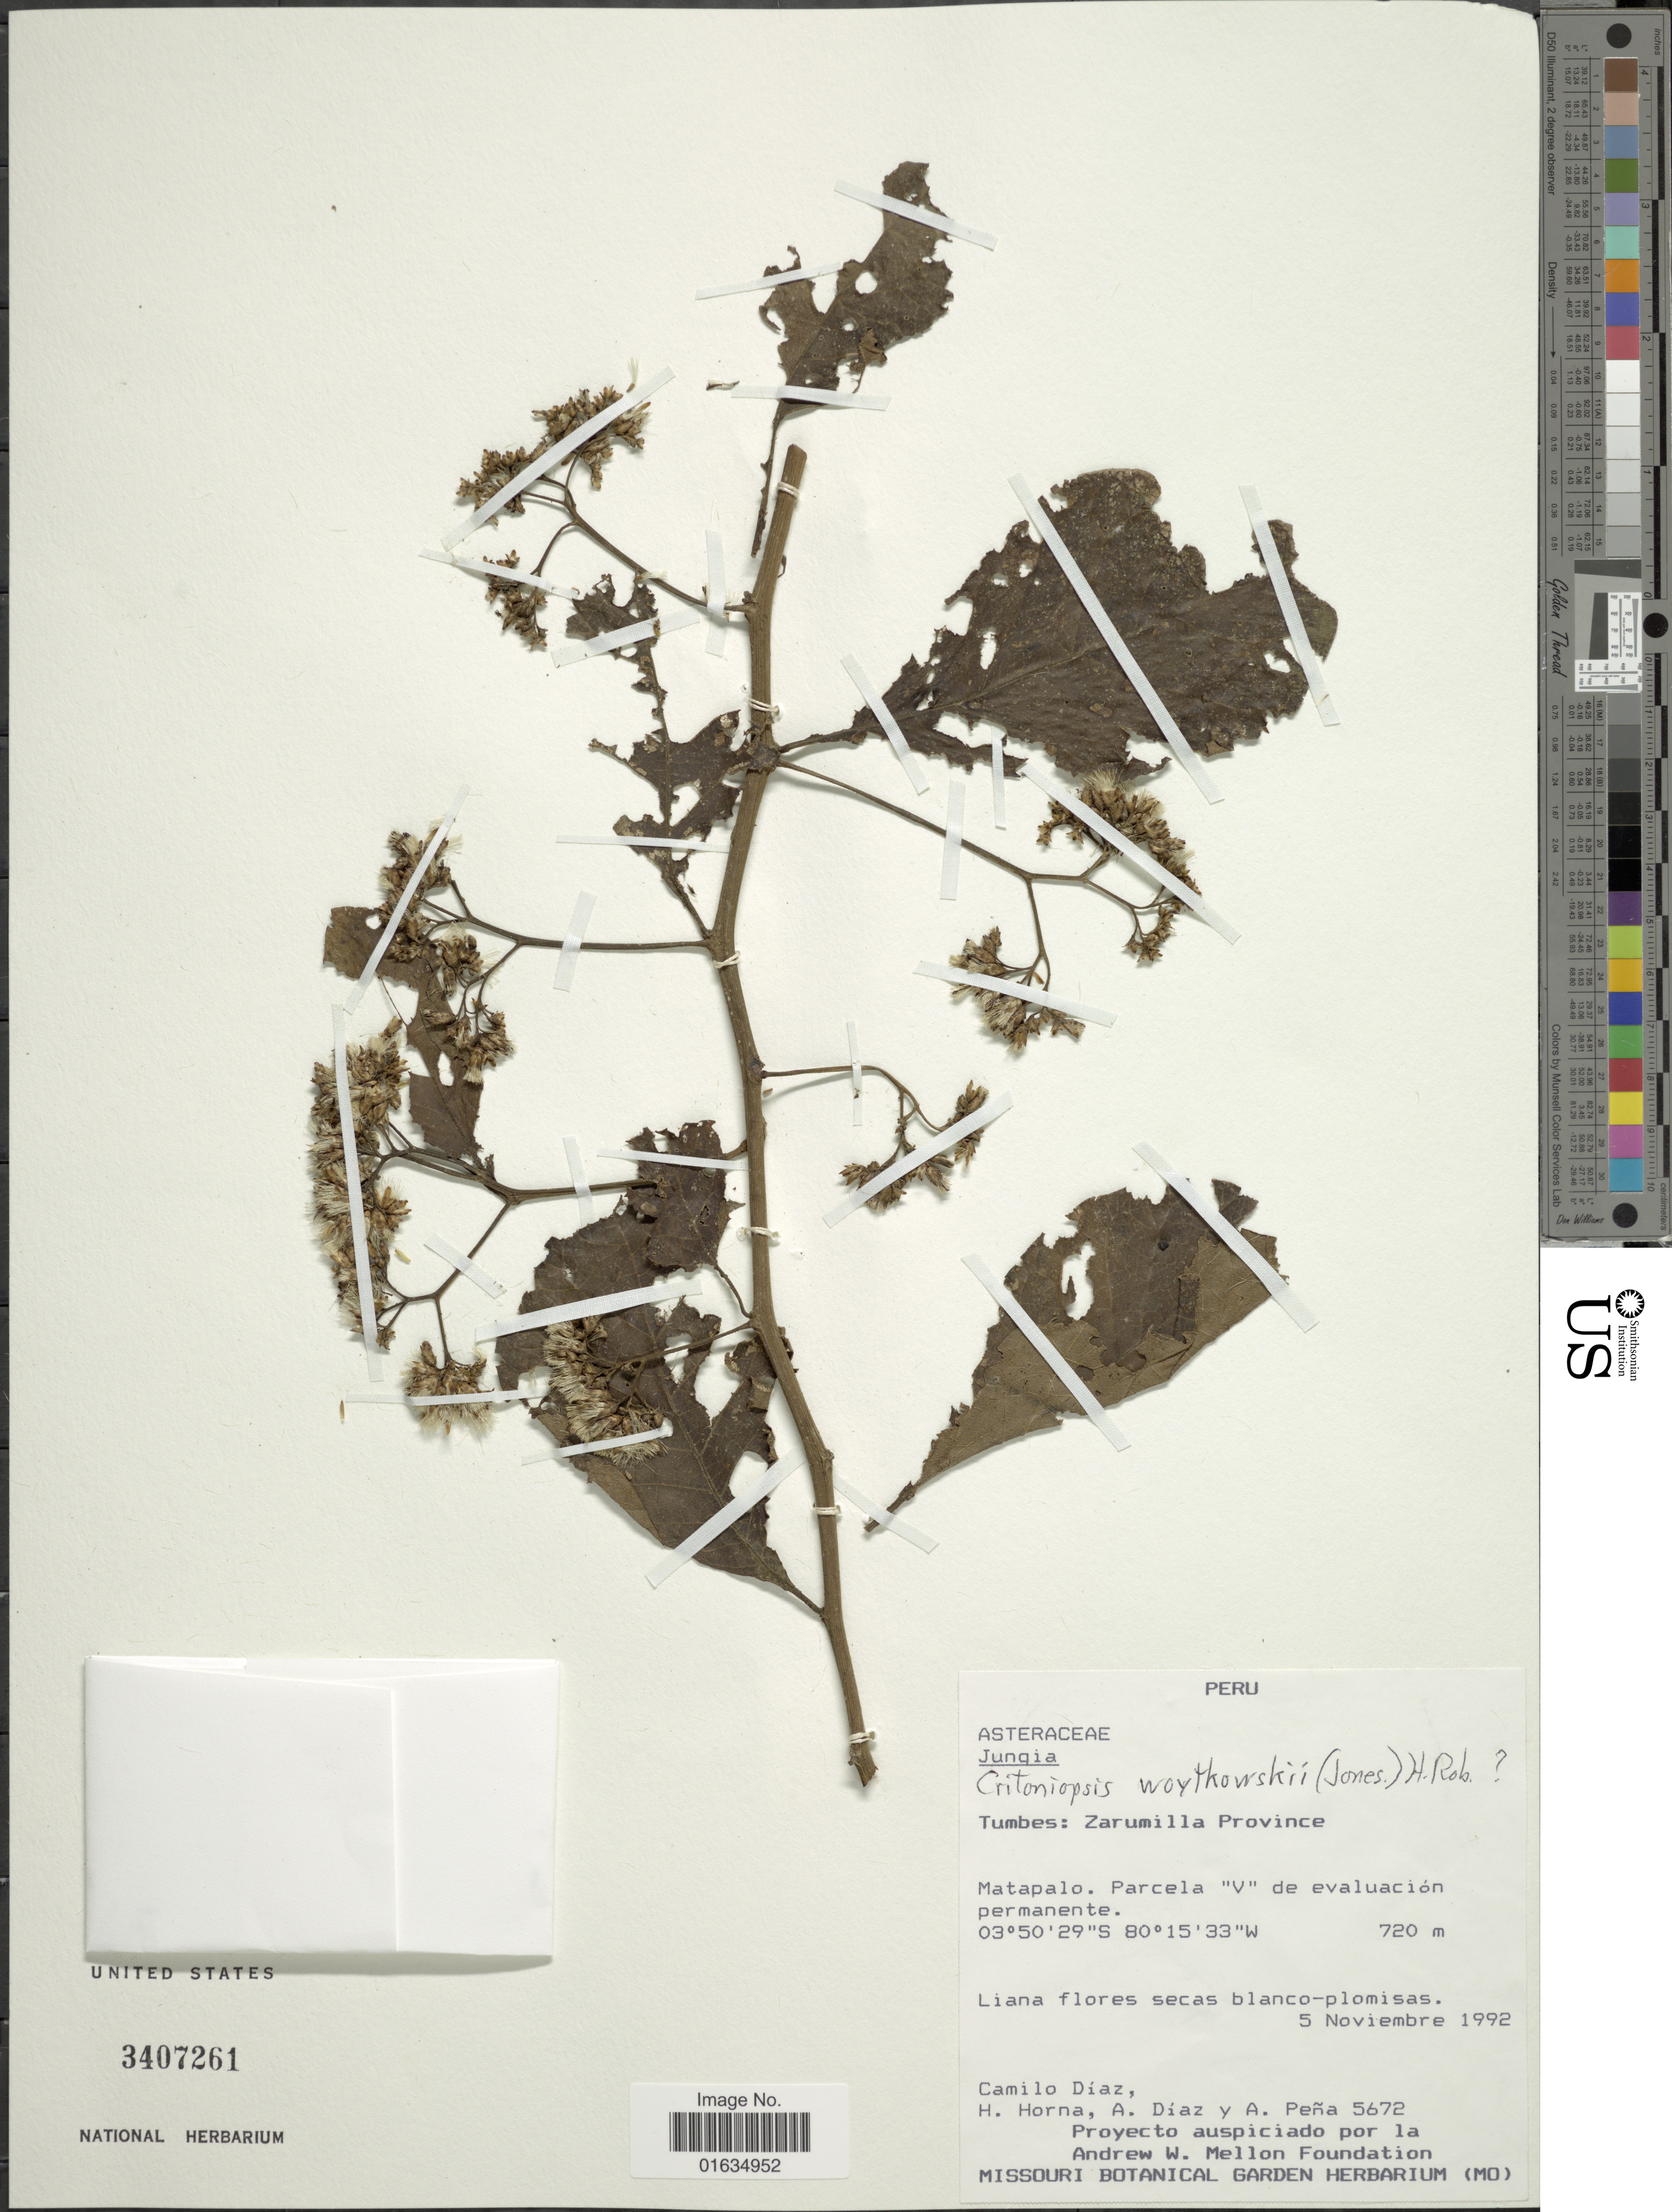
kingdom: Plantae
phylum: Tracheophyta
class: Magnoliopsida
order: Asterales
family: Asteraceae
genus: Critoniopsis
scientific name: Critoniopsis woytkowskii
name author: (S.B. Jones) H. Rob.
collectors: C. Díaz, H. Horna, A. Díaz & A. Peña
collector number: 5672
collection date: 1992-11-05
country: Peru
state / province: Tumbes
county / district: Zarumilla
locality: Zarumilla Province, Matapalo, Parcela V de evaluacion permanente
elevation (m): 720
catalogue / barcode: US 3407261